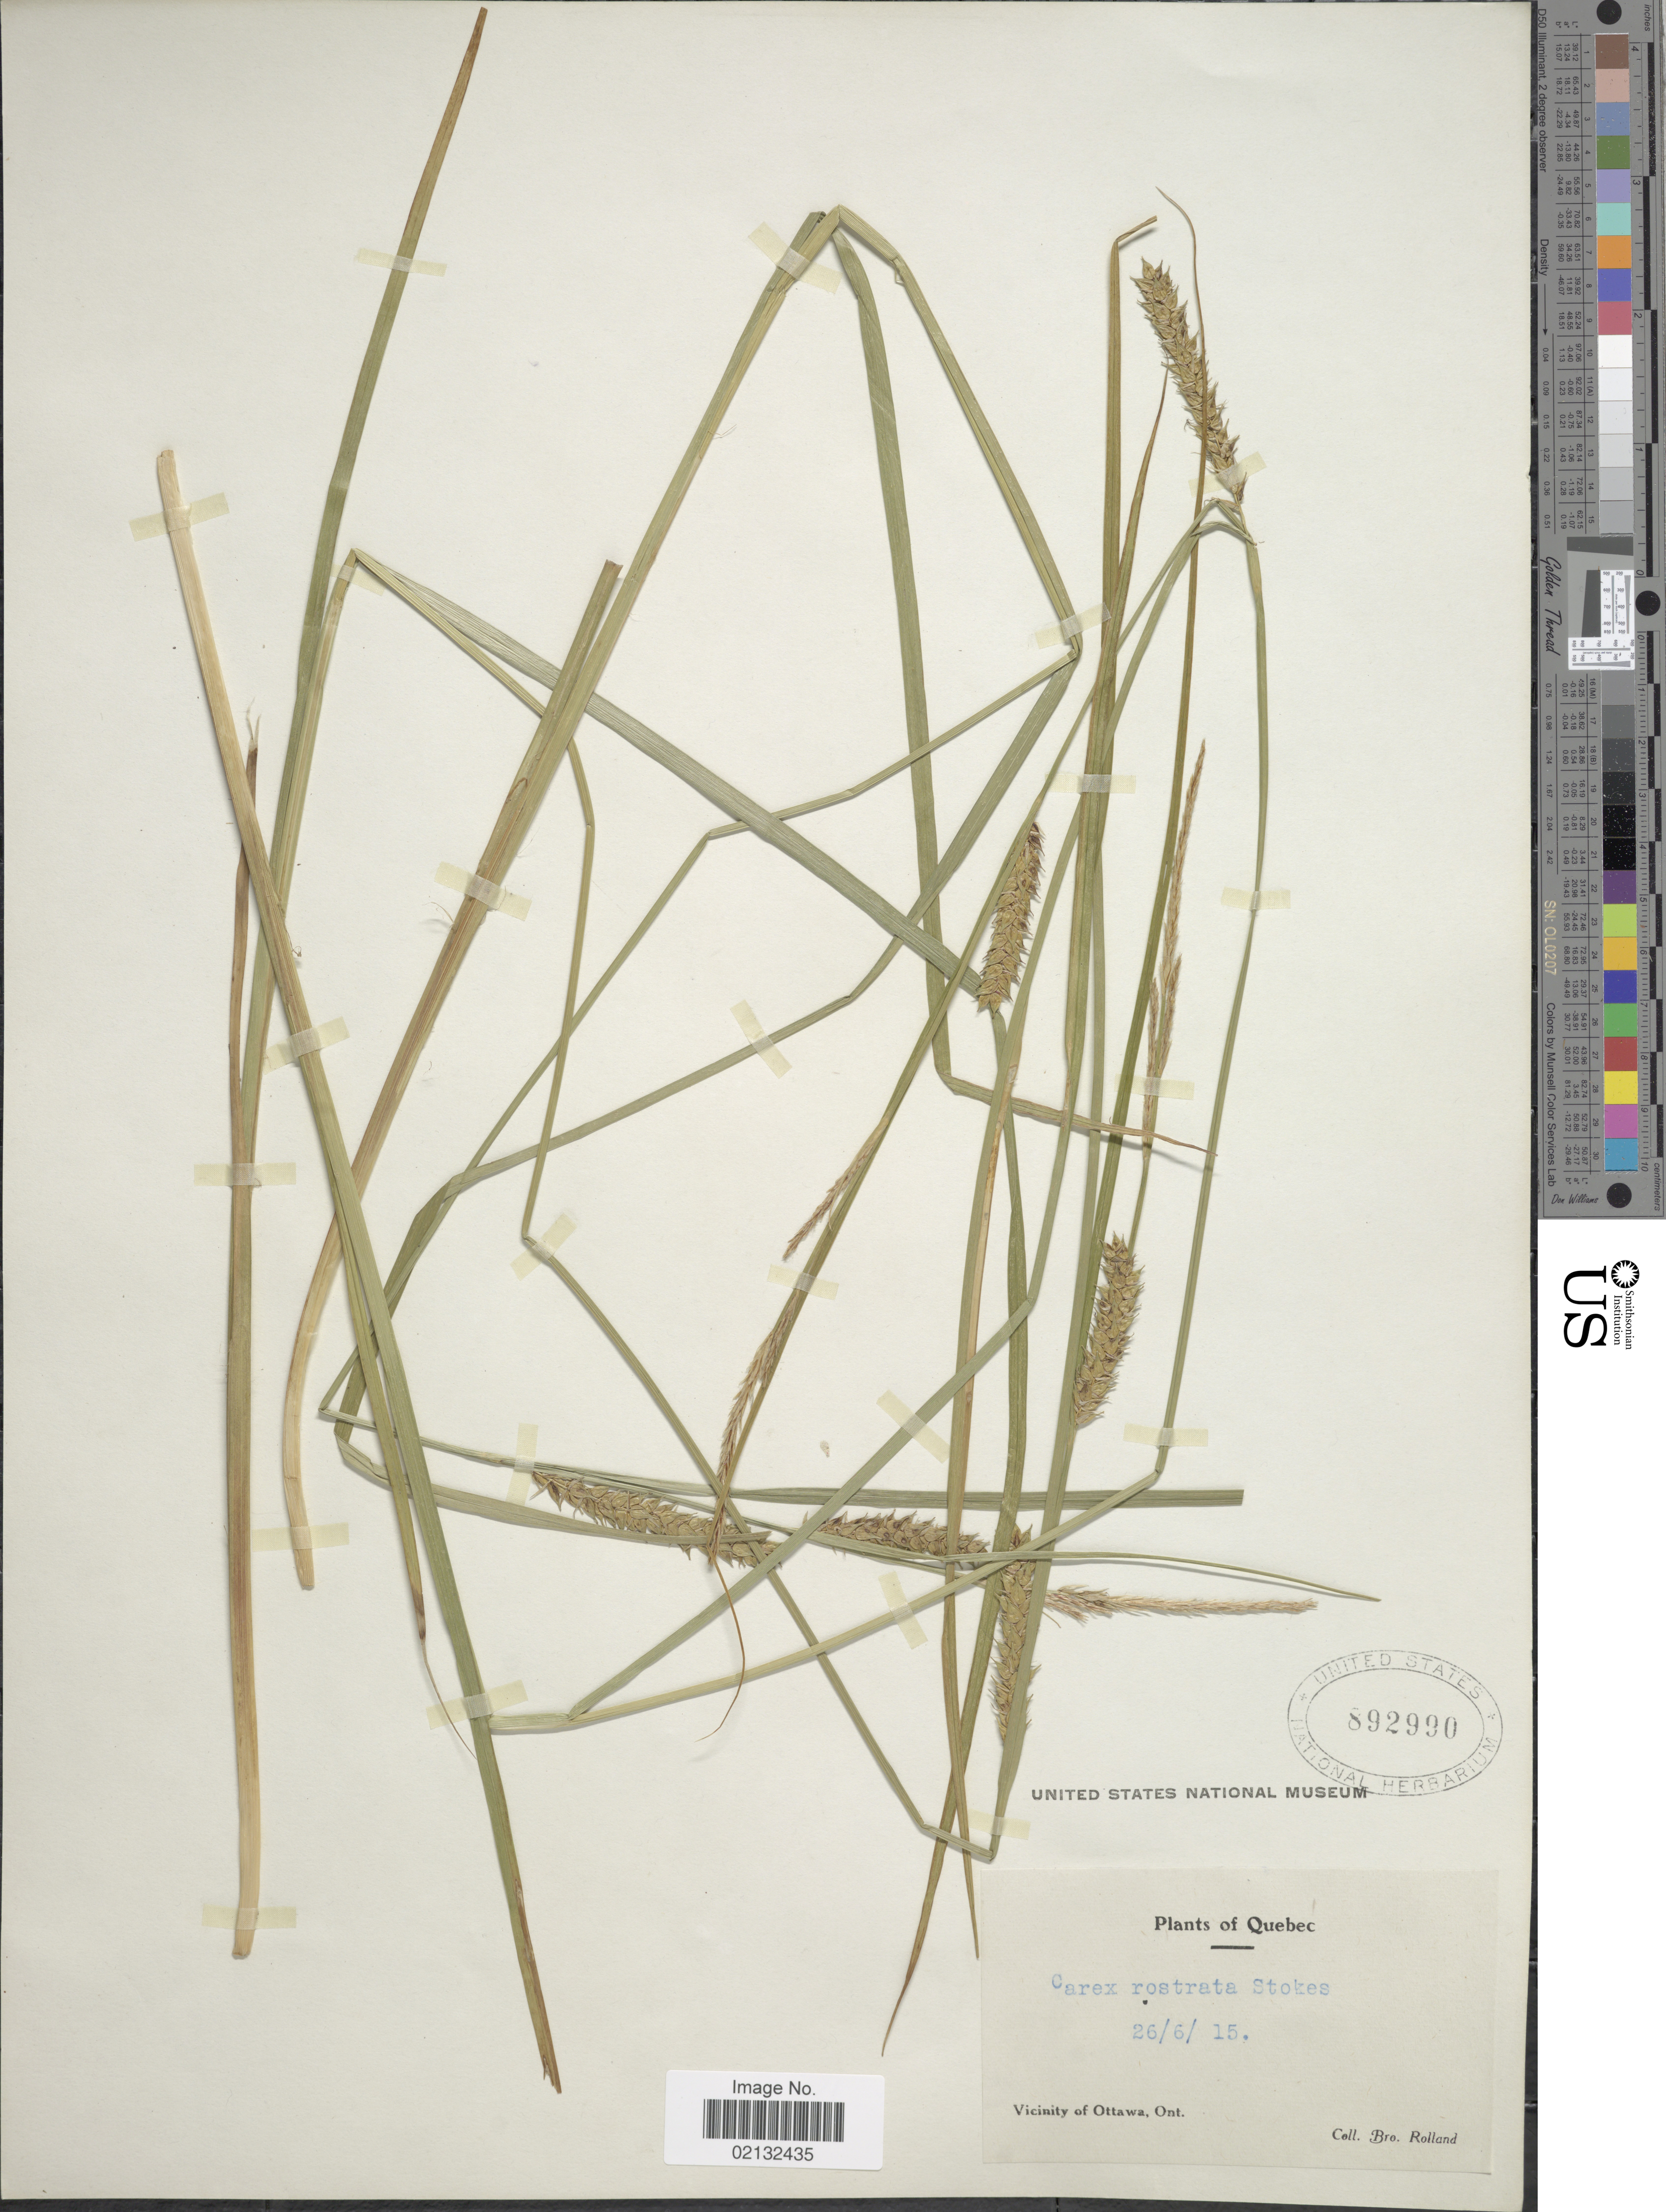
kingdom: Plantae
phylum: Tracheophyta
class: Liliopsida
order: Poales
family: Cyperaceae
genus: Carex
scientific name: Carex rostrata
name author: Stokes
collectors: B. Rolland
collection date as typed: Transcribed d/m/y: 26/6/15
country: Canada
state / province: Ontario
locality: Quebec. Vicinity of Ottawa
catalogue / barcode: US 892990